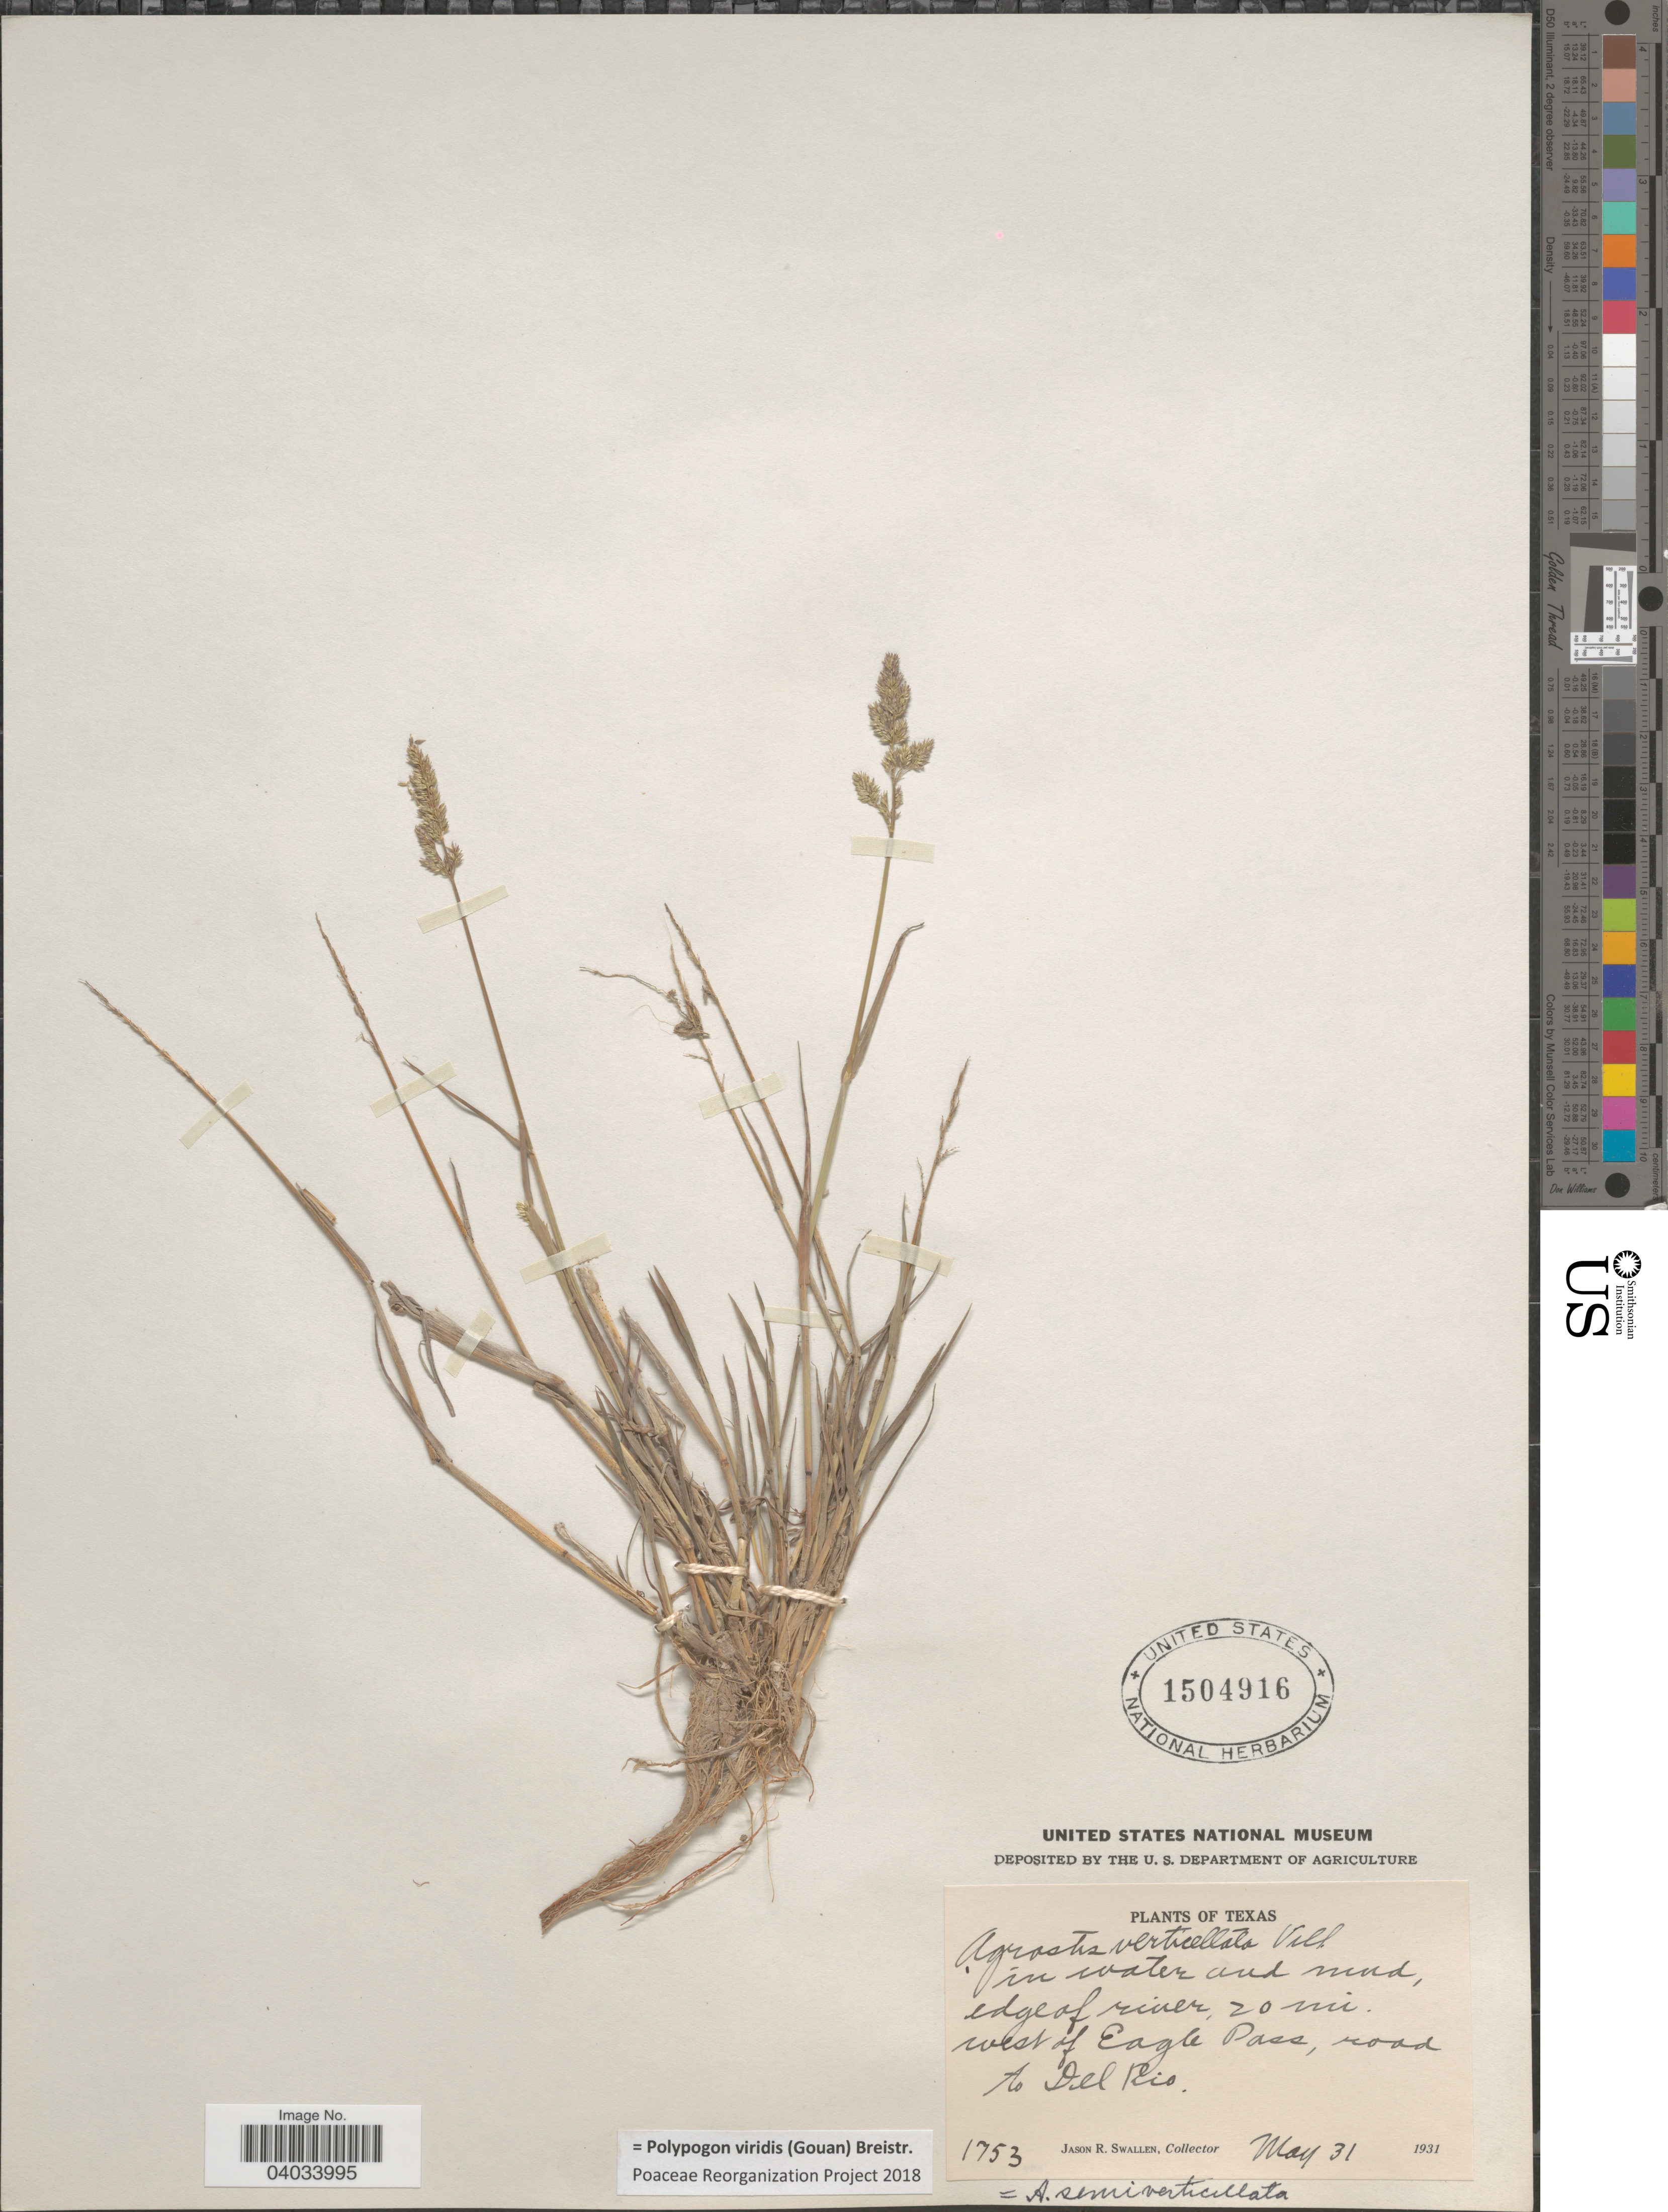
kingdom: Plantae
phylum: Tracheophyta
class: Liliopsida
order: Poales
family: Poaceae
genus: Polypogon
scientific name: Polypogon viridis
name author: (Gouan) Breistroffer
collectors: J. R. Swallen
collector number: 1753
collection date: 1931-05-31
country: United States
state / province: Texas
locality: Edge of river, 20 mi. west of Eagle Pass, road to Del Rio.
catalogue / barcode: US 1504916